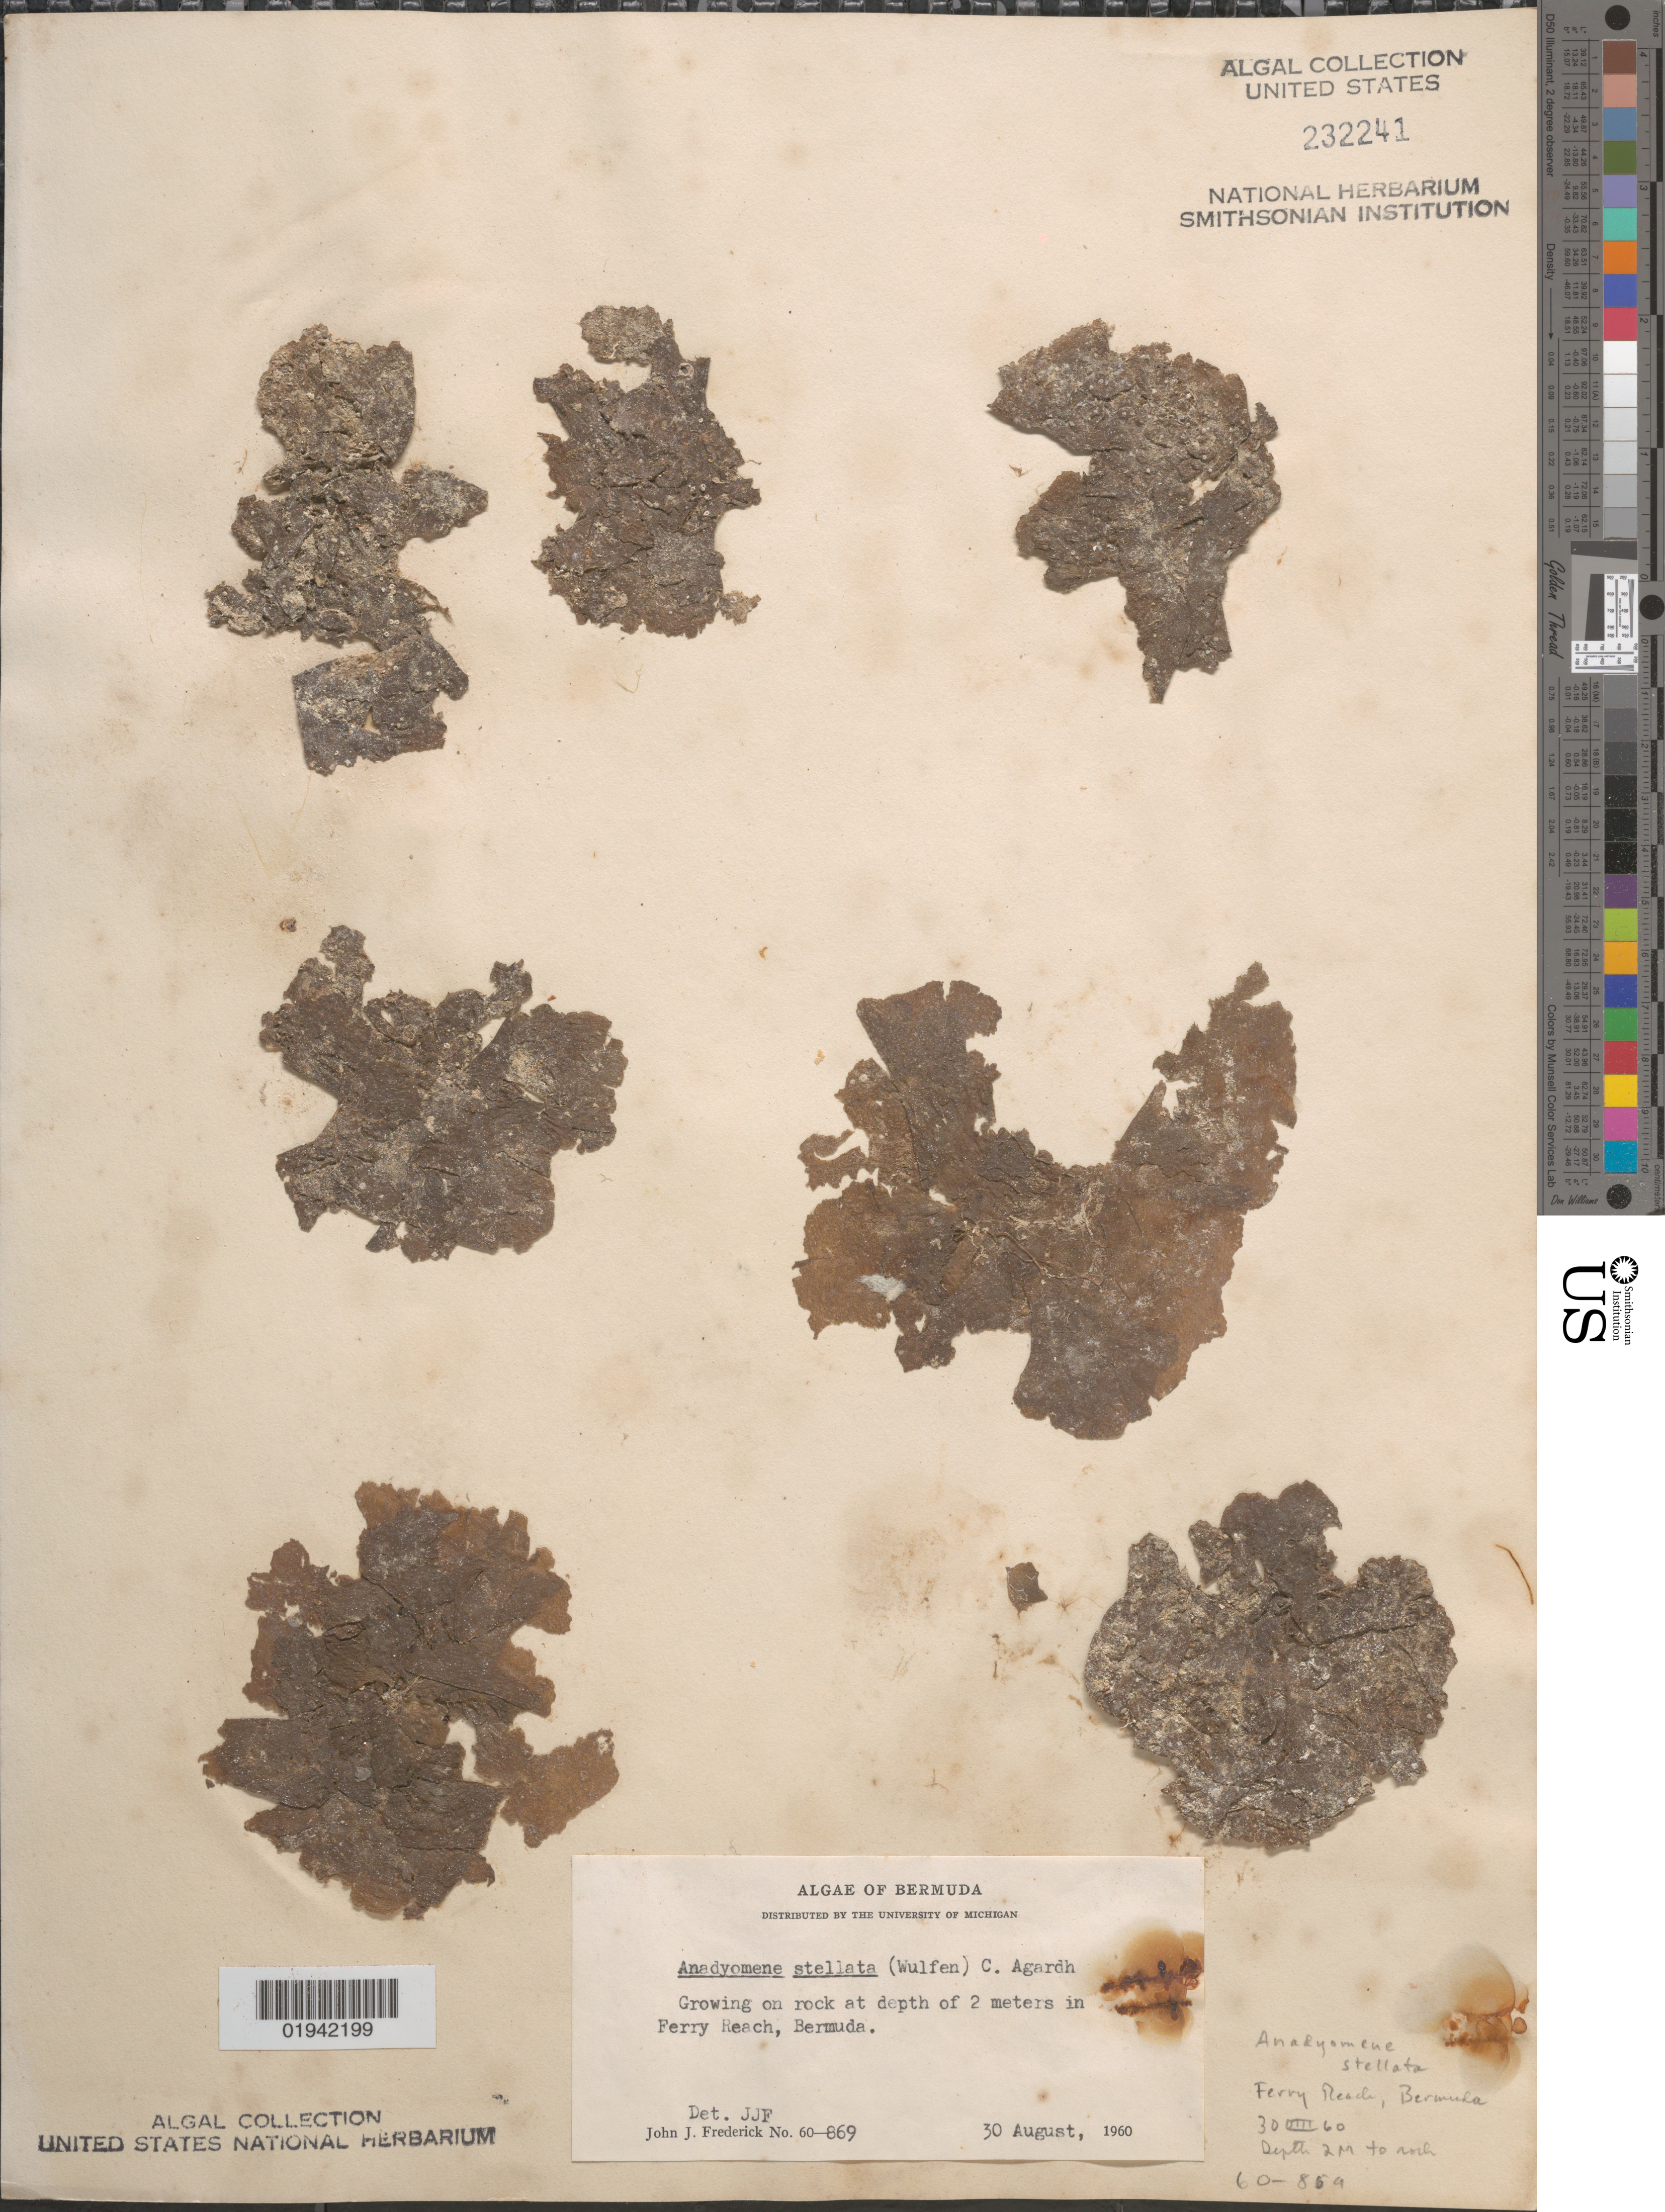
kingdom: Plantae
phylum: Chlorophyta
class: Ulvophyceae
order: Cladophorales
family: Anadyomenaceae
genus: Anadyomene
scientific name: Anadyomene stellata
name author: (Wulfen) C. Agardh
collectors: J. Frederick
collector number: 60-869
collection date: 1960-08-30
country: Bermuda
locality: Growing on rock at depth of 2 meters in Ferry Reach.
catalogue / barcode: US 232241